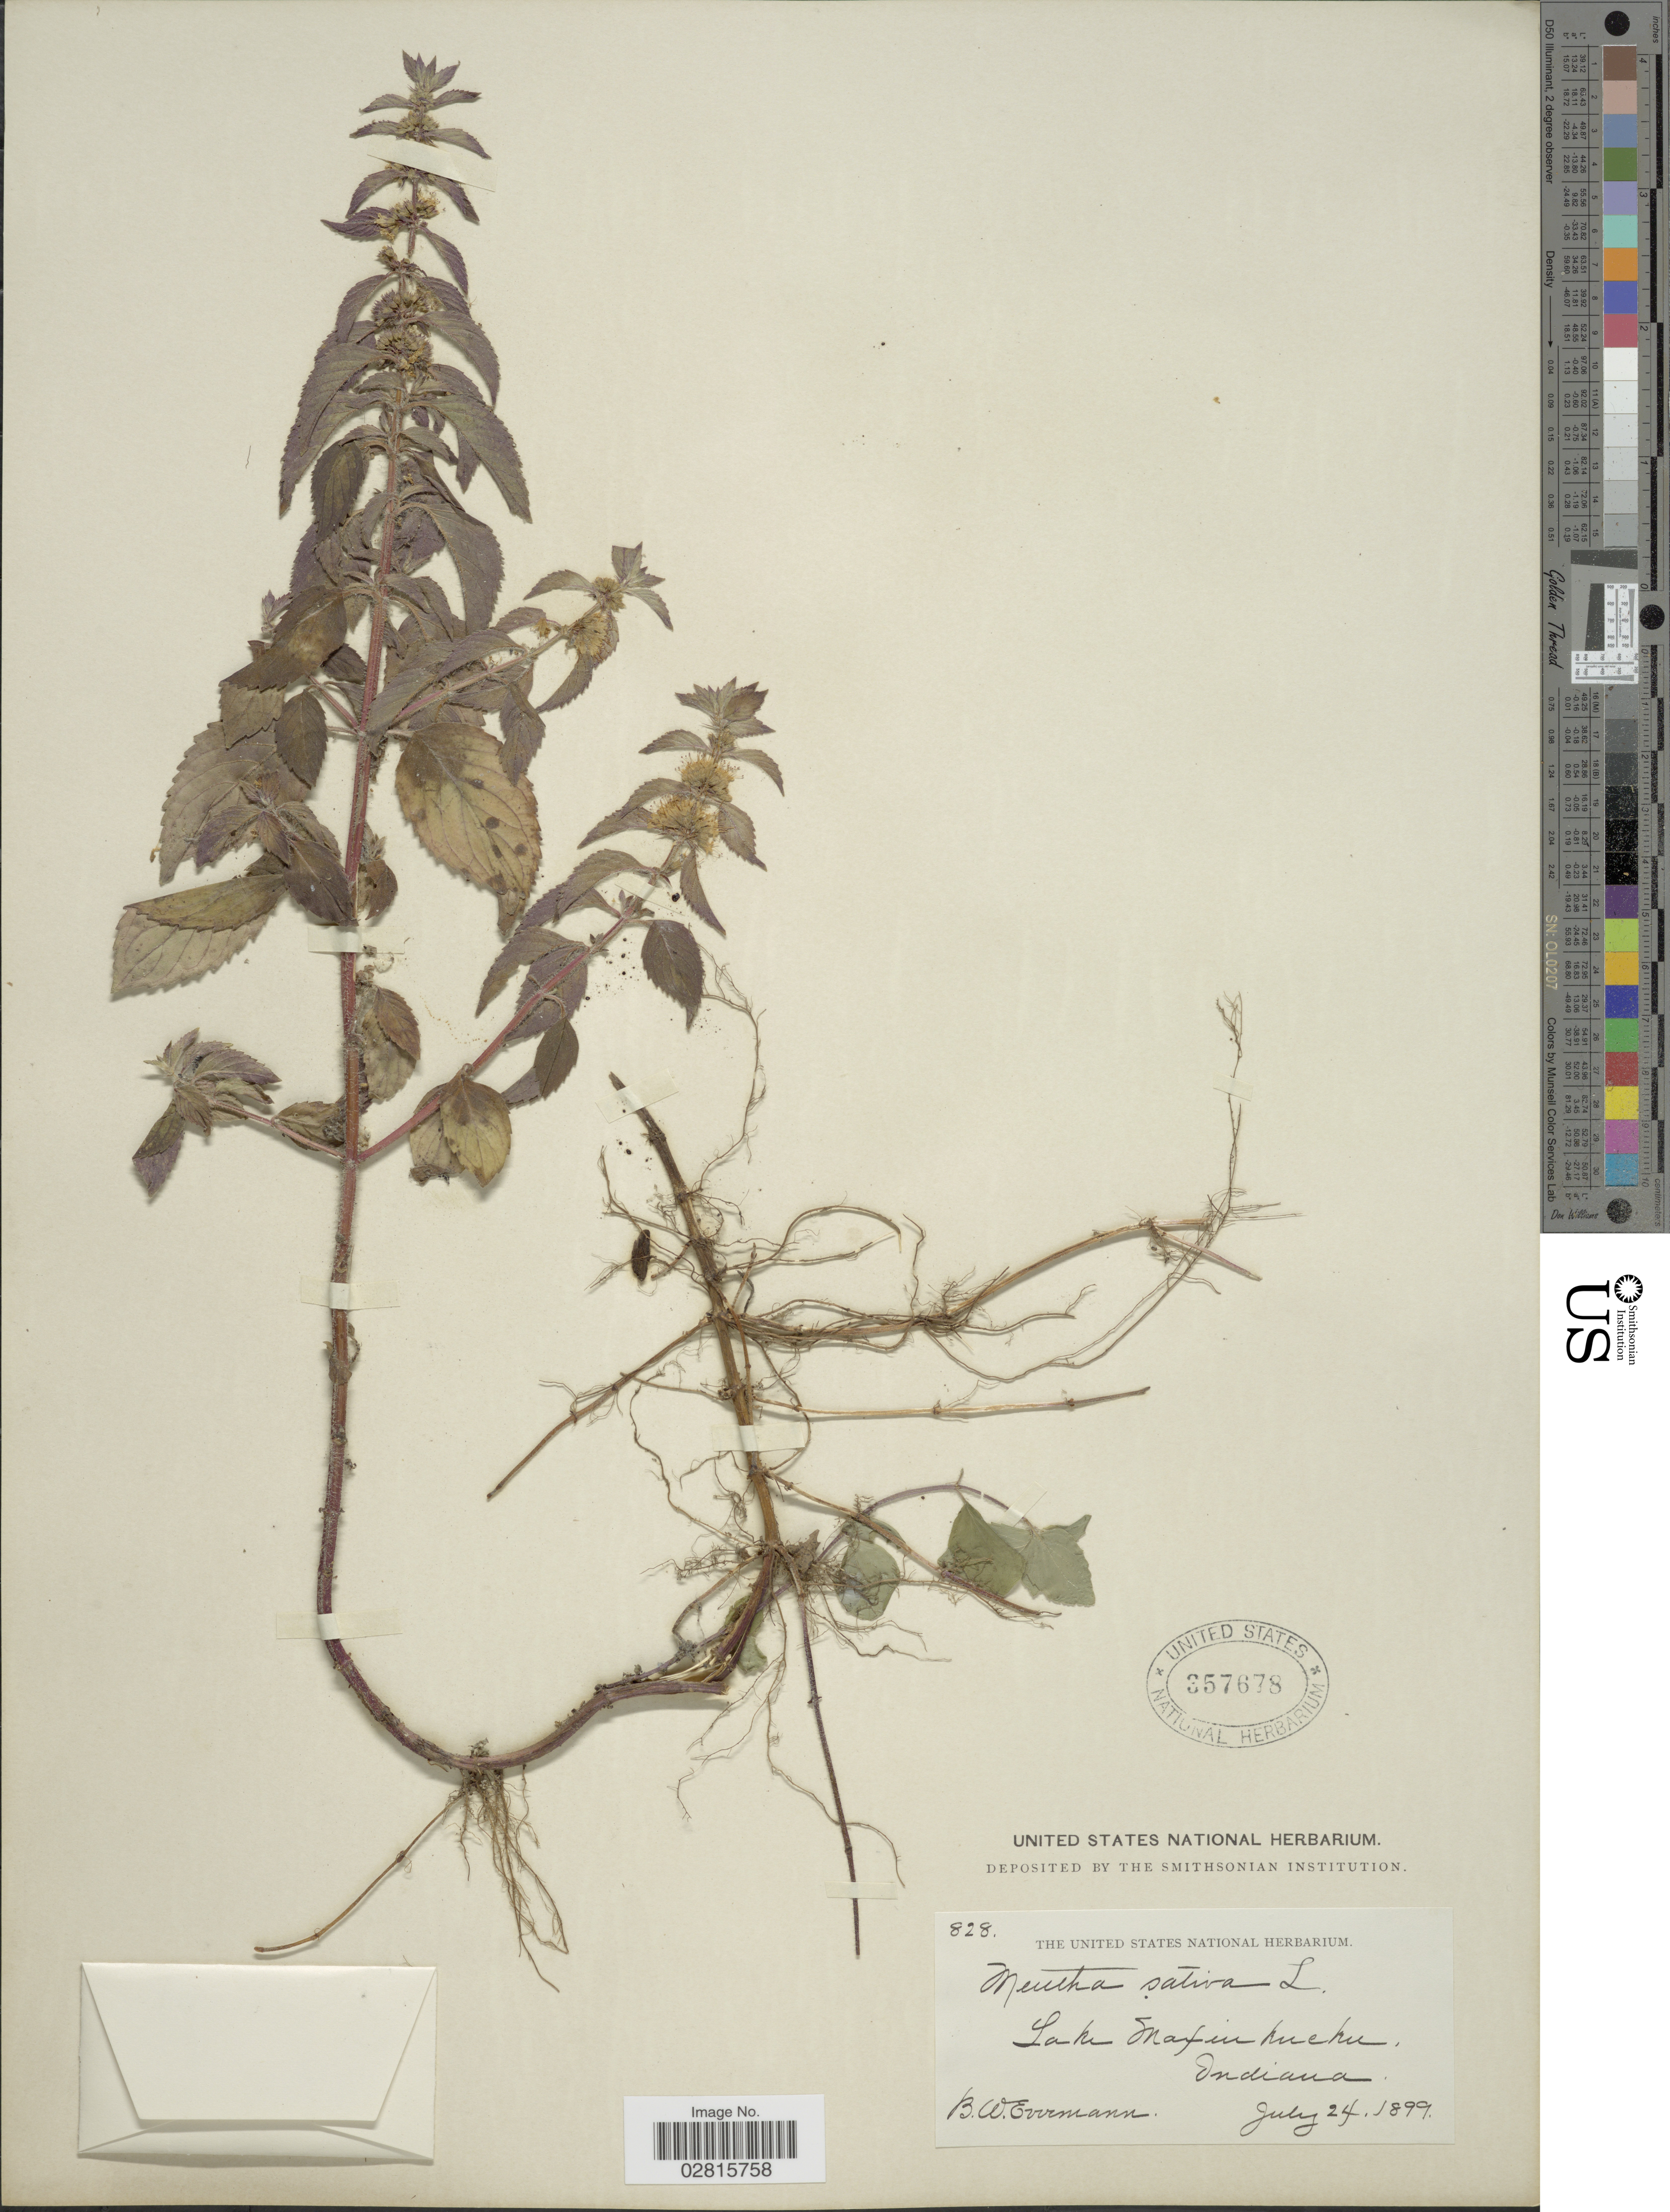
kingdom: Plantae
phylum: Tracheophyta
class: Magnoliopsida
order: Lamiales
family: Lamiaceae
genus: Mentha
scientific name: Mentha x sativa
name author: L.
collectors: B. W. Evermann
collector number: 828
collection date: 1899-07-24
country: United States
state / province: Indiana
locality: Lake Maxinkuckee.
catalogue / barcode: US 357678